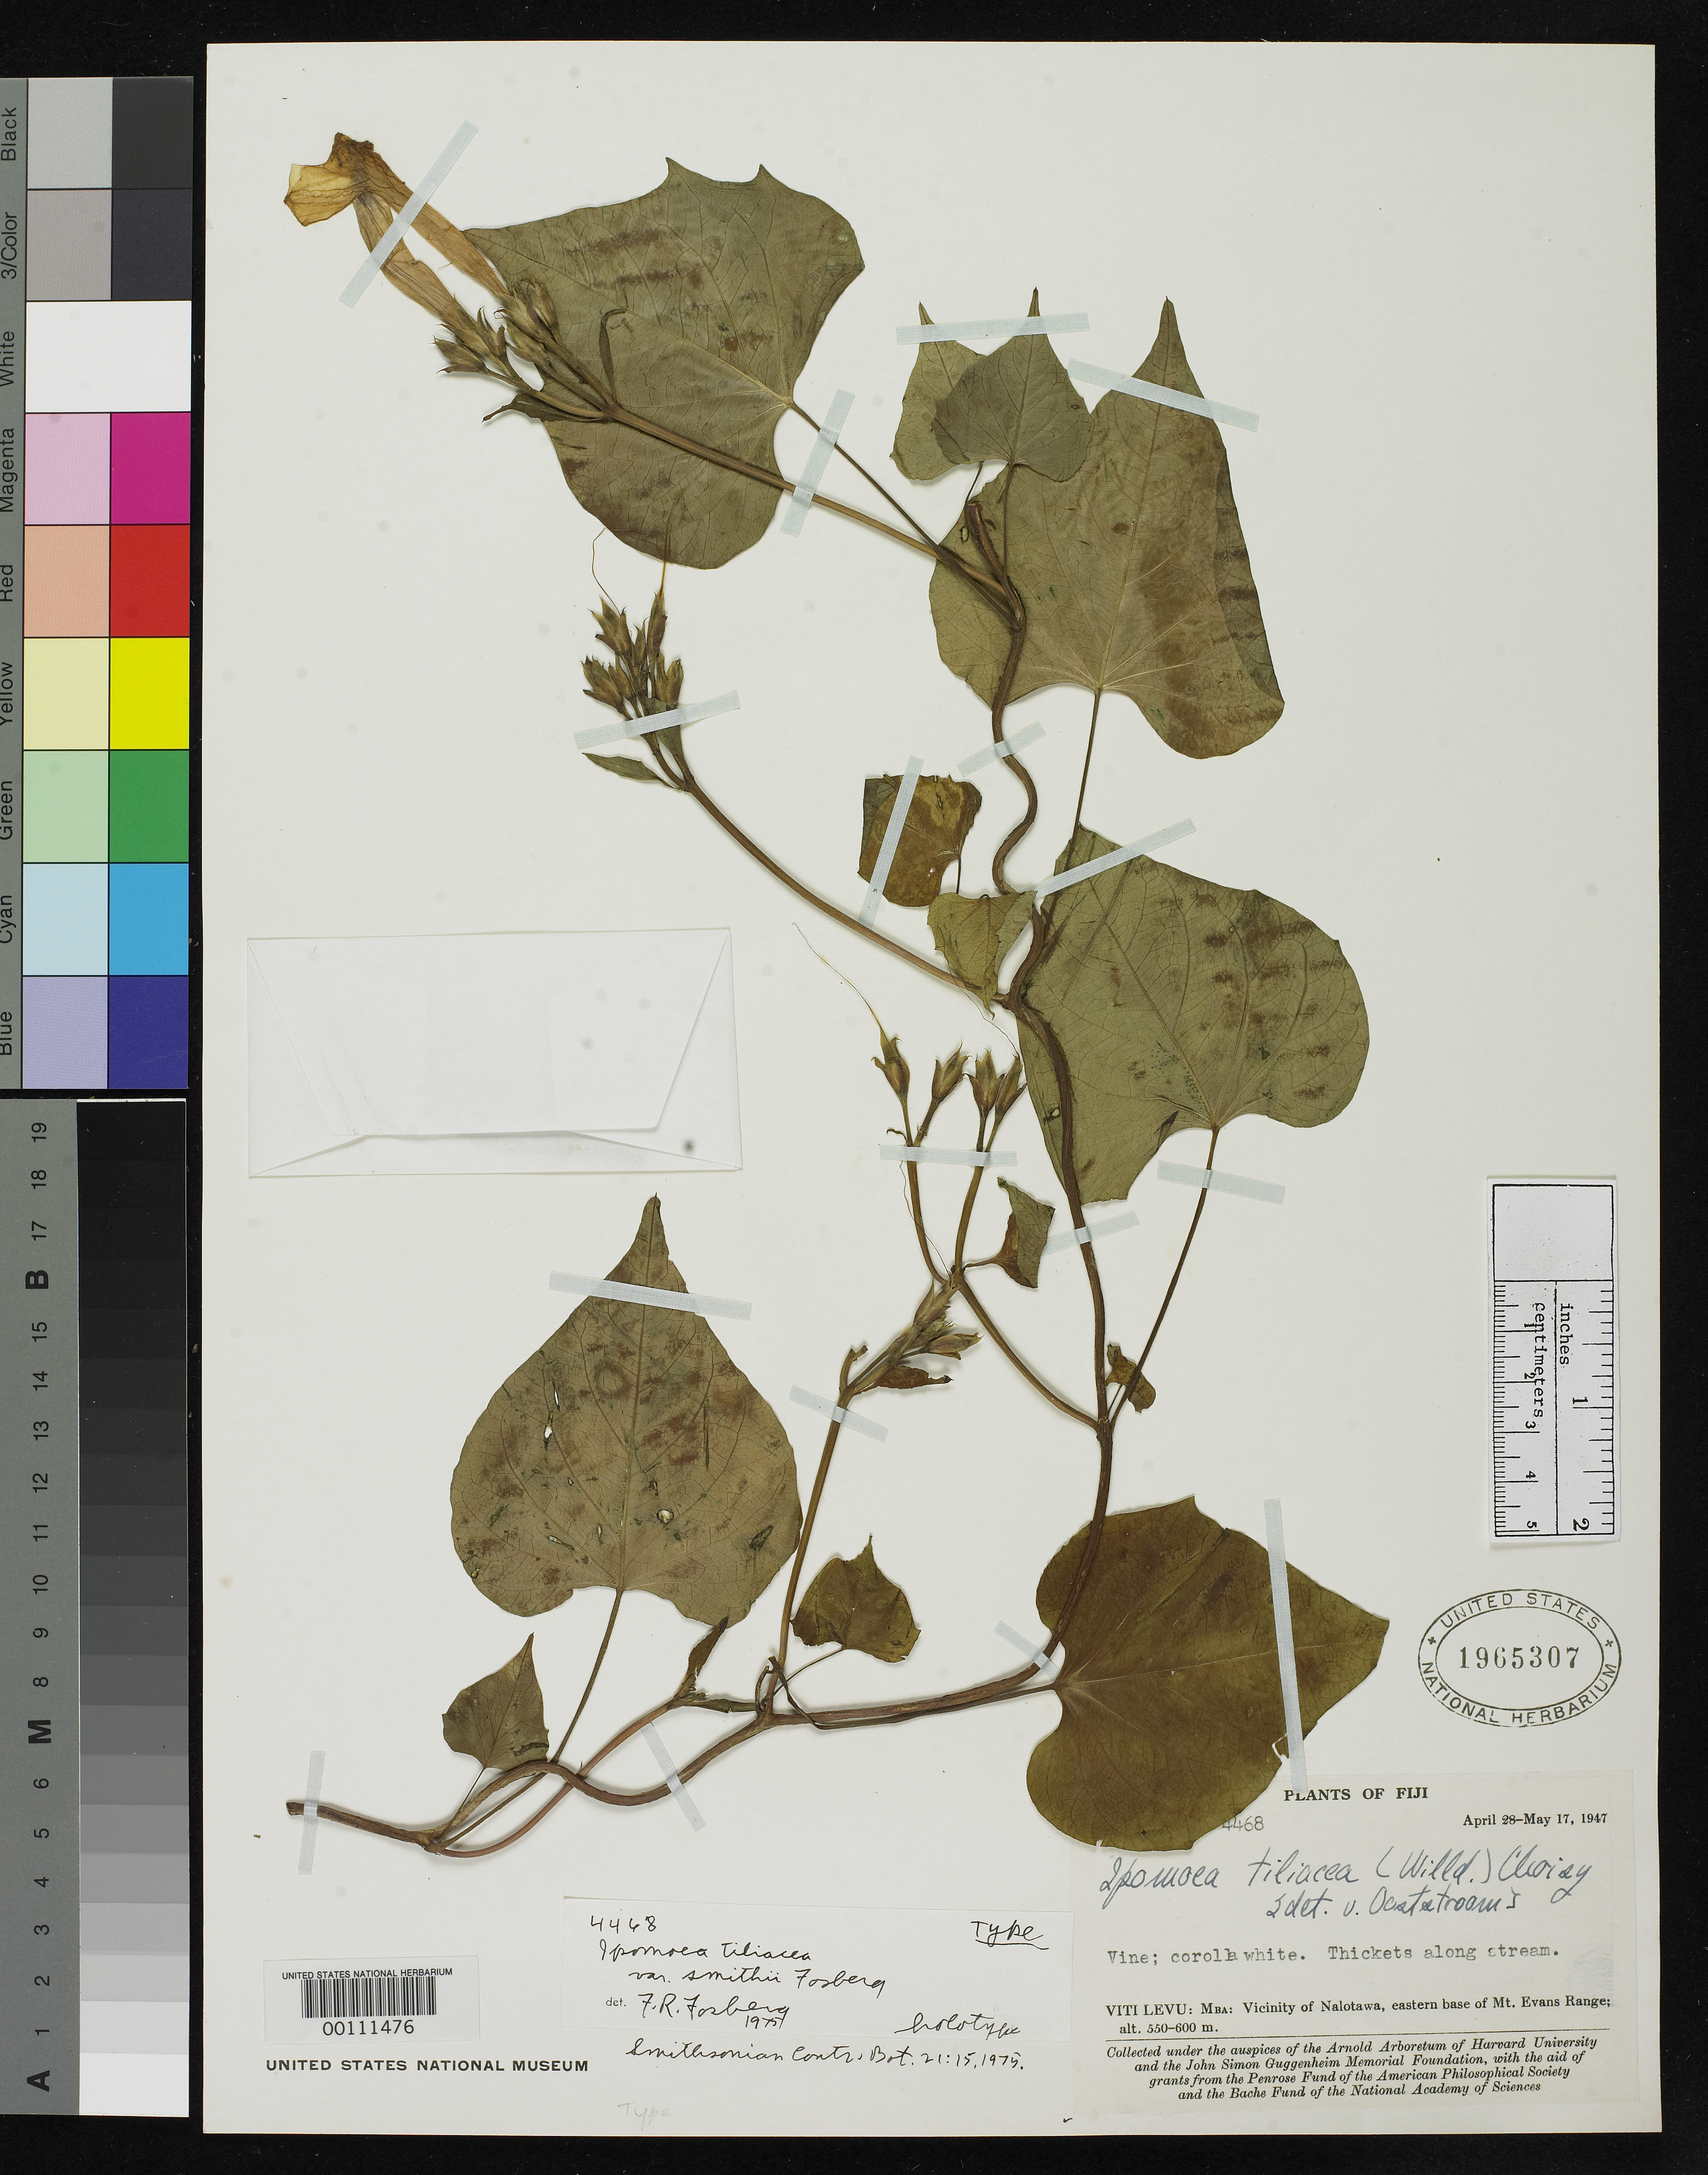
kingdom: Plantae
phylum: Tracheophyta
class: Magnoliopsida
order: Solanales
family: Convolvulaceae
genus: Ipomoea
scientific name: Ipomoea tiliacea var. smithii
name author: Fosberg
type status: Holotype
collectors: A. C. Smith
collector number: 4468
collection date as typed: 28 Apr 1947 to 17 May 1947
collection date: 1947-04-28/1947-05-17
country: Fiji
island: Viti Levu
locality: Mba, Nalotawa. [Viti Levu Group]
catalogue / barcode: US 1965307